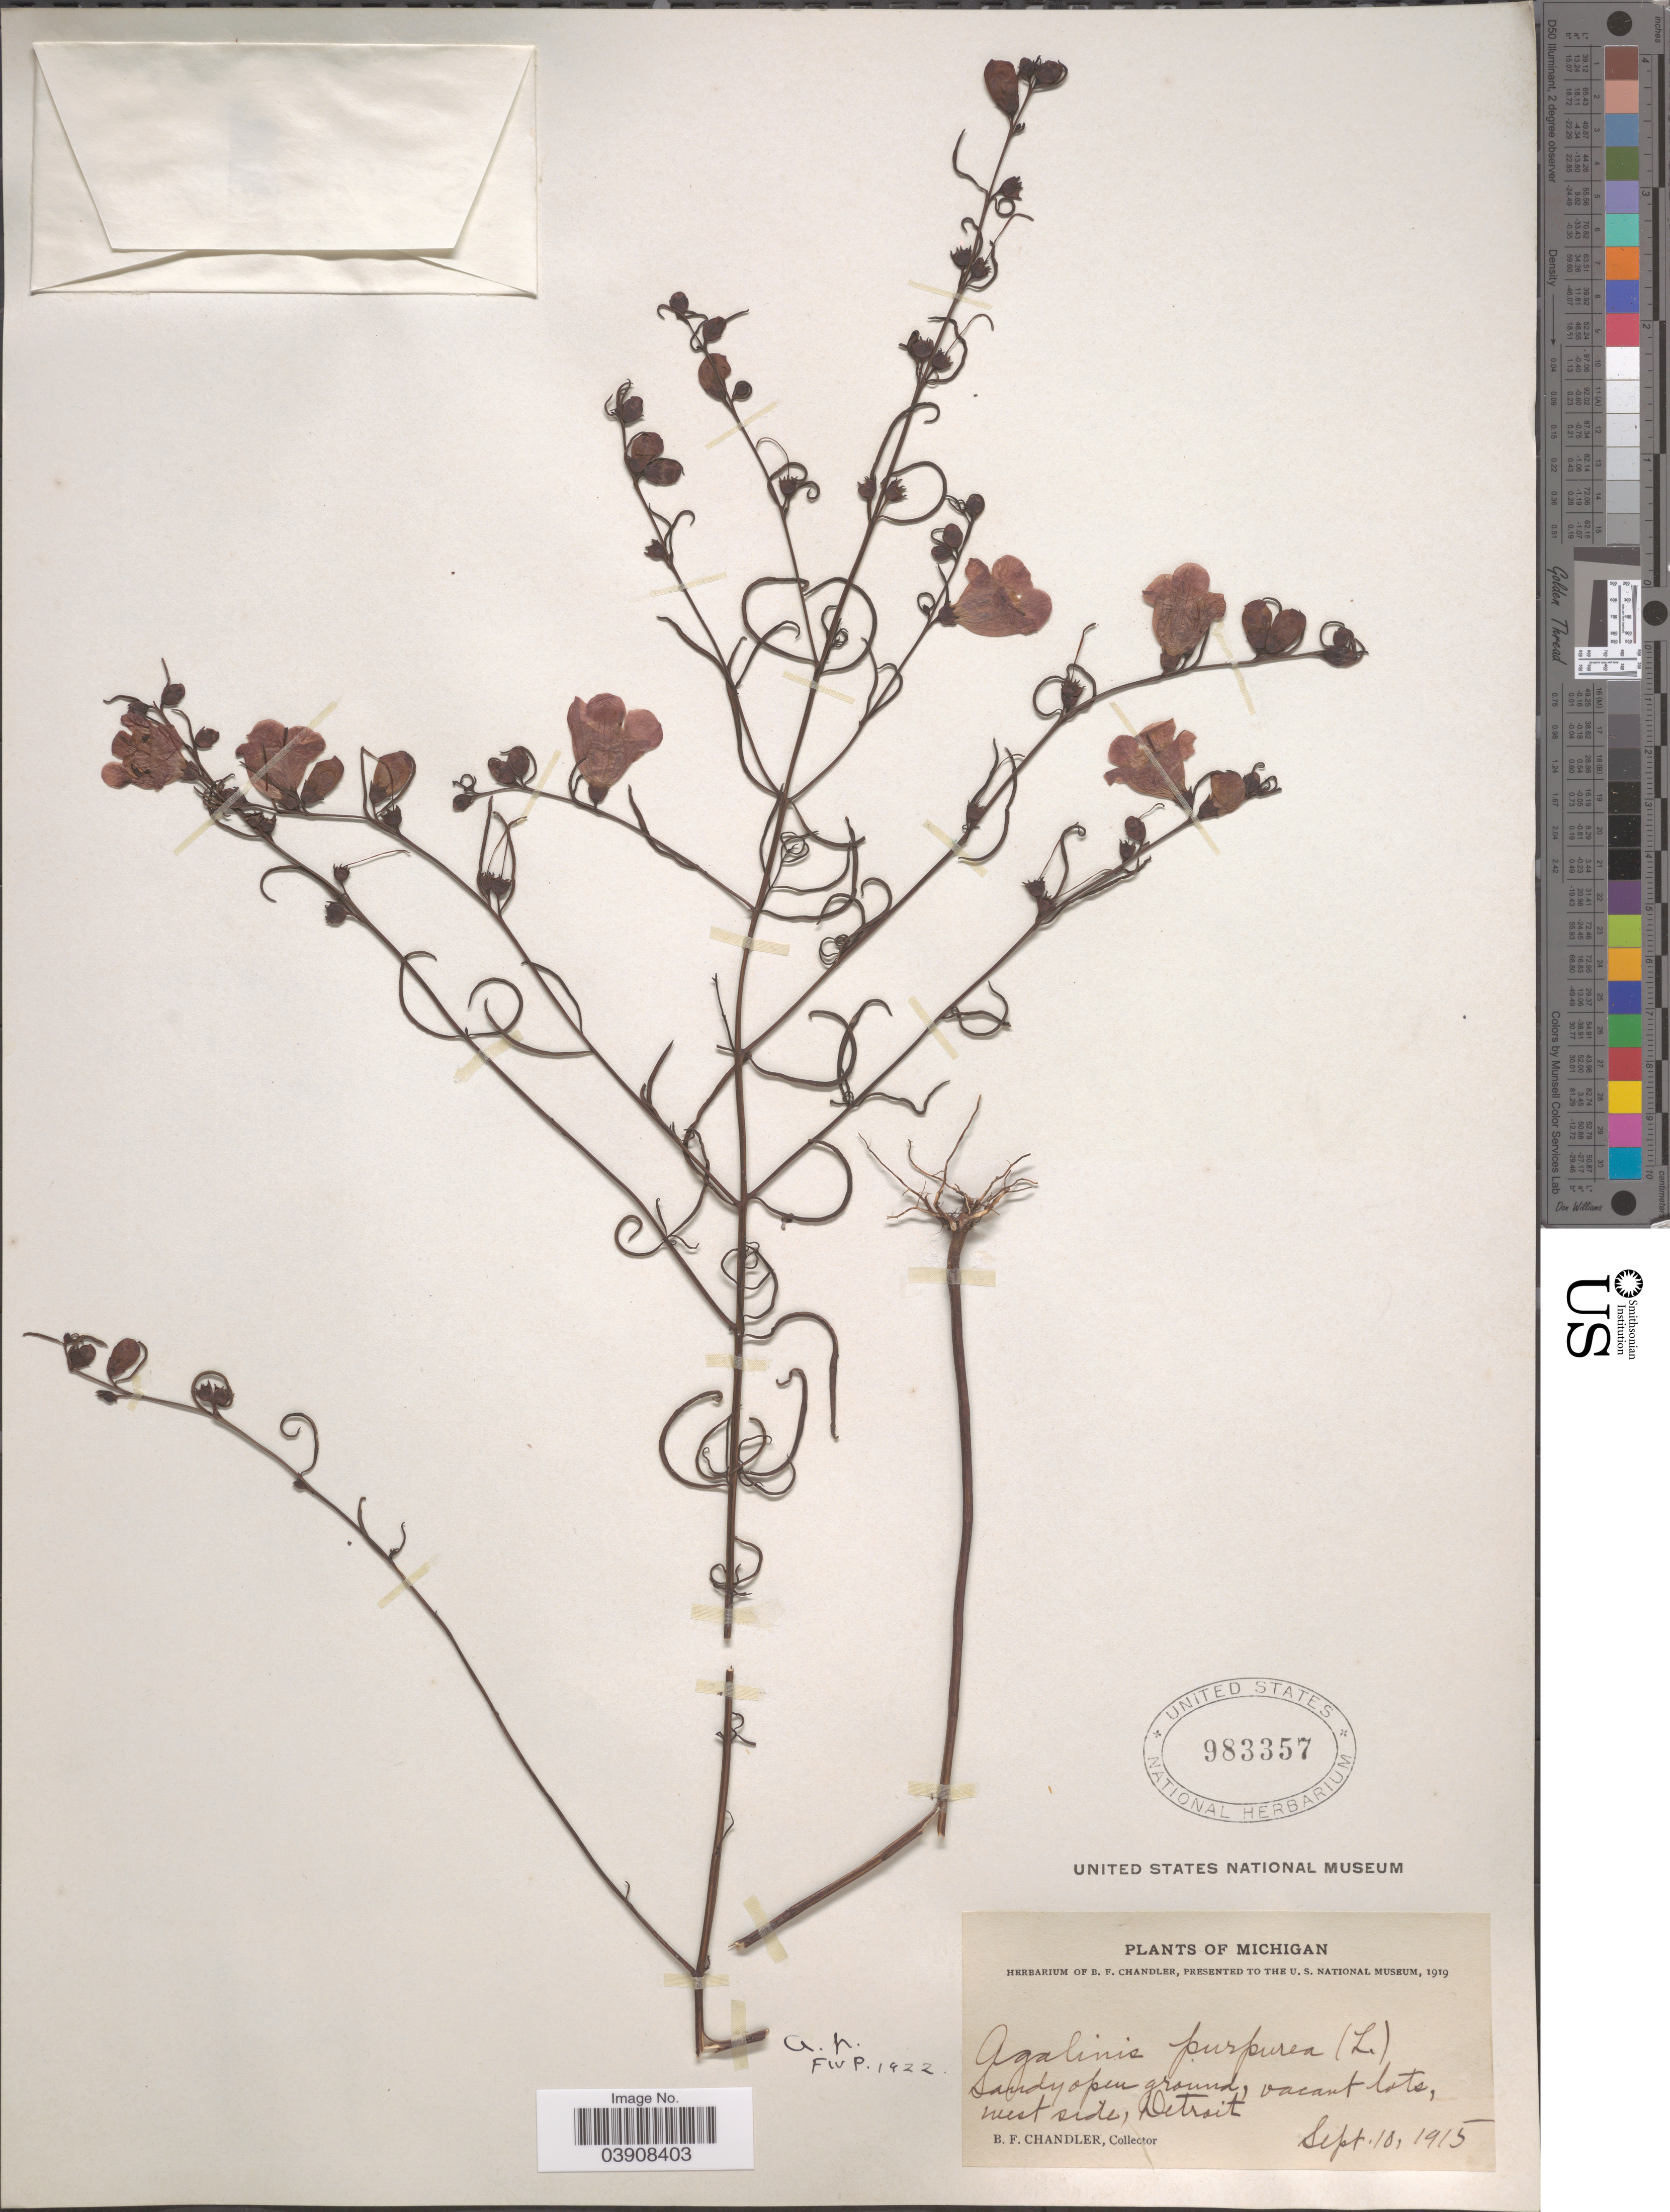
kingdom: Plantae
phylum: Tracheophyta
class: Magnoliopsida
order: Lamiales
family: Orobanchaceae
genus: Agalinis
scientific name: Agalinis purpurea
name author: (L.) Pennell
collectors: B. F. Chandler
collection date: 1915-09-10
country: United States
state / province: Michigan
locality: West side, Detroit.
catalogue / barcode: US 983357